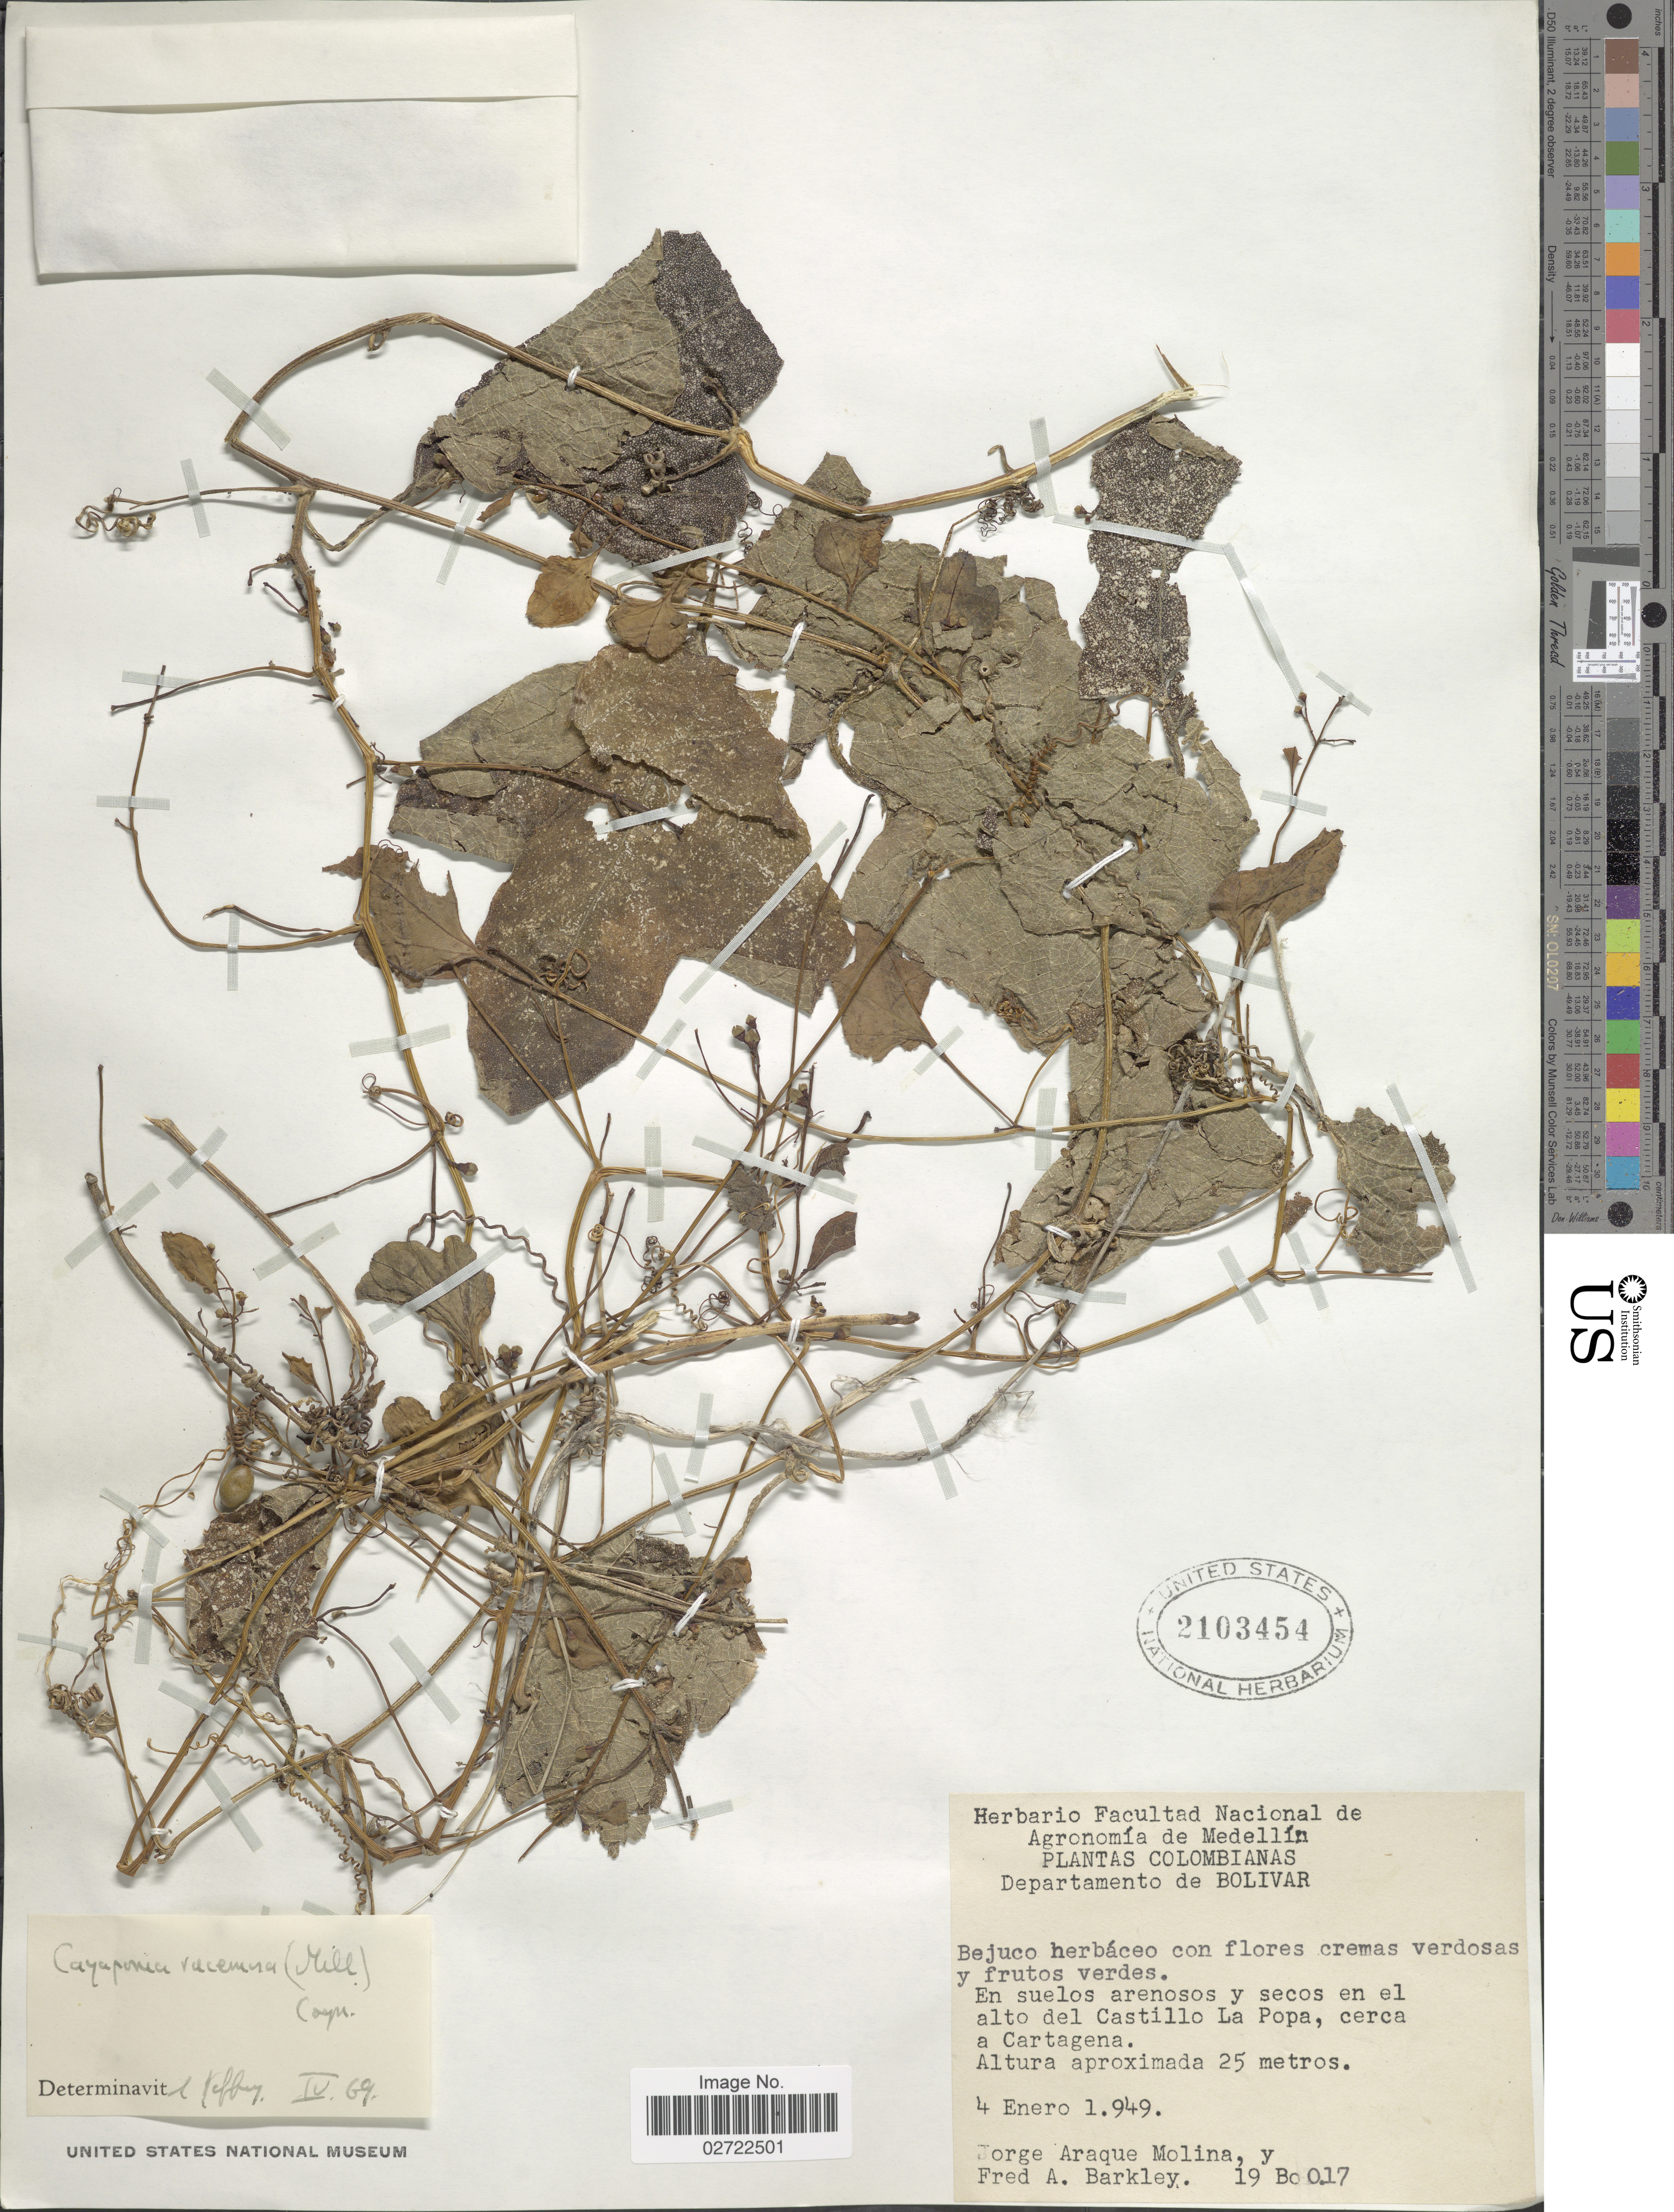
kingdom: Plantae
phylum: Tracheophyta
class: Magnoliopsida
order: Cucurbitales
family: Cucurbitaceae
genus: Cayaponia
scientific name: Cayaponia racemosa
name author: (Mill.) Cogn.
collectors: J. A. Molina & F. A. Barkley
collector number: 19Bo017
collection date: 1949-01-04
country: Colombia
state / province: Bolívar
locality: En suelos arenosos y secos en el alto Castillo La Popa, cerca a Cartagena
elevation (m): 25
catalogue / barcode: US 2103454